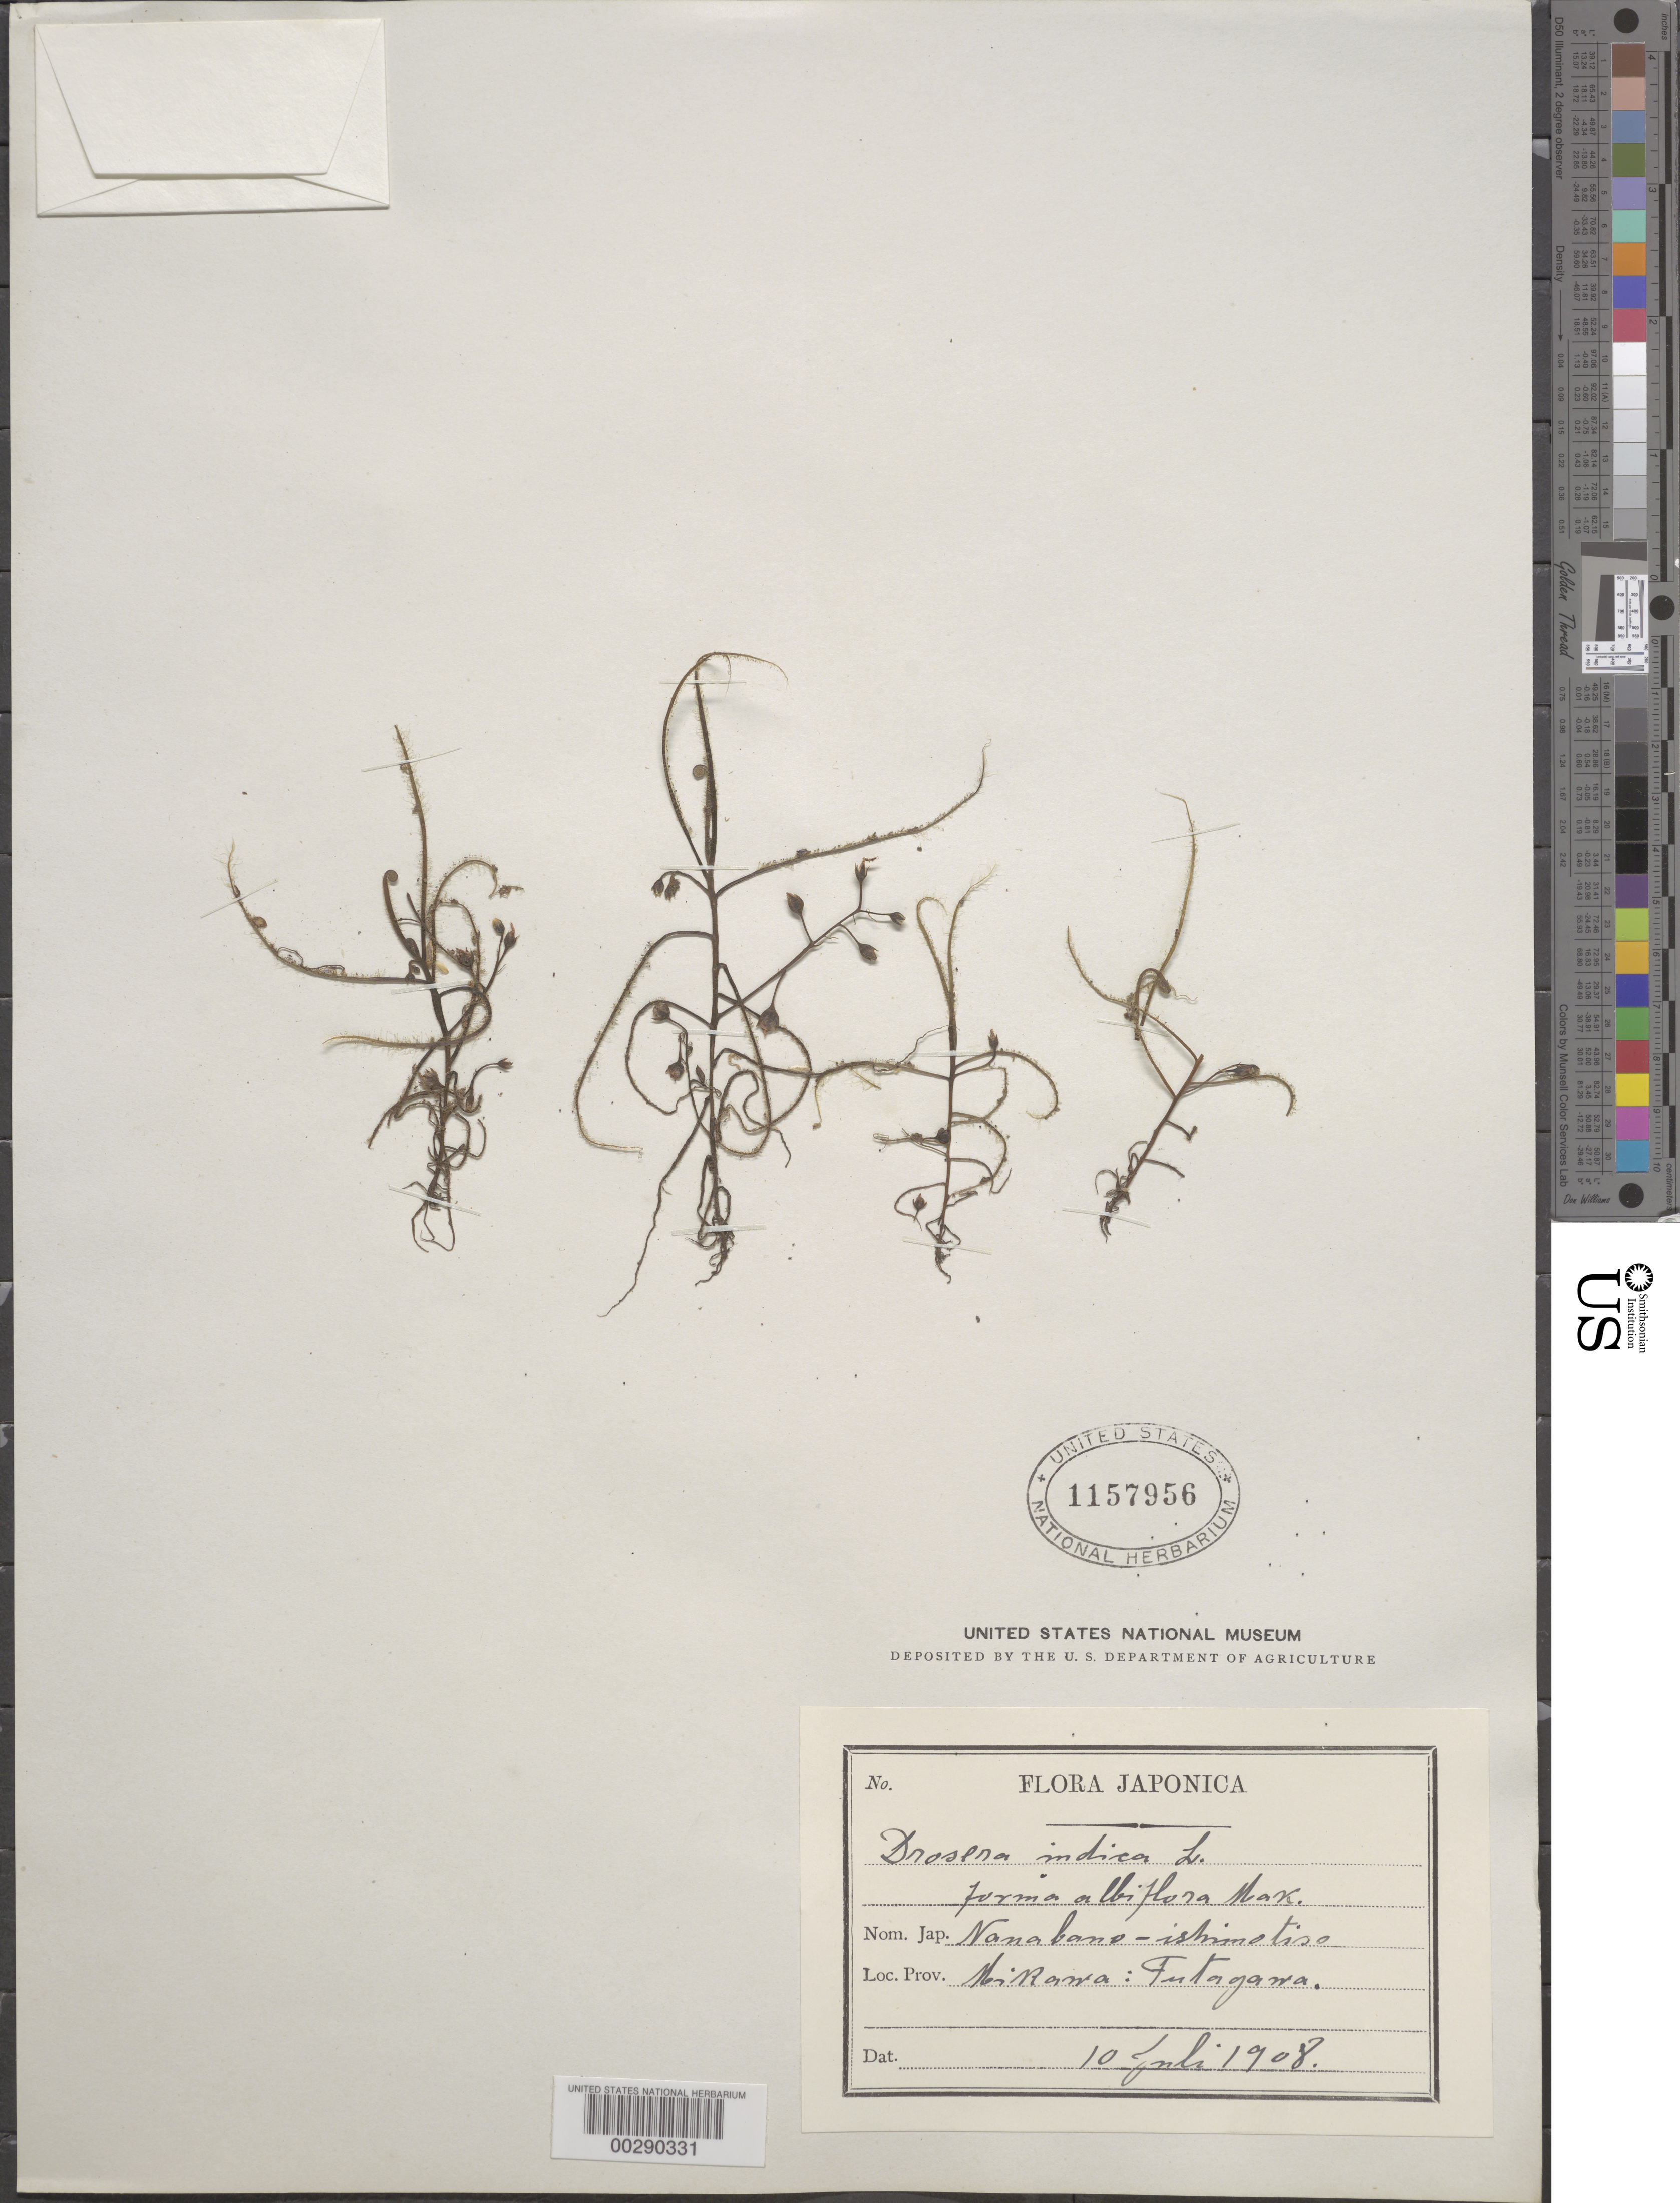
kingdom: Plantae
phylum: Tracheophyta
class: Magnoliopsida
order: Caryophyllales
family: Droseraceae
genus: Drosera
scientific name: Drosera indica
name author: L.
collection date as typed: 10 Jul 1908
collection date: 1908-07-10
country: Japan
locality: Neirama: tutagama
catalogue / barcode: US 1157956